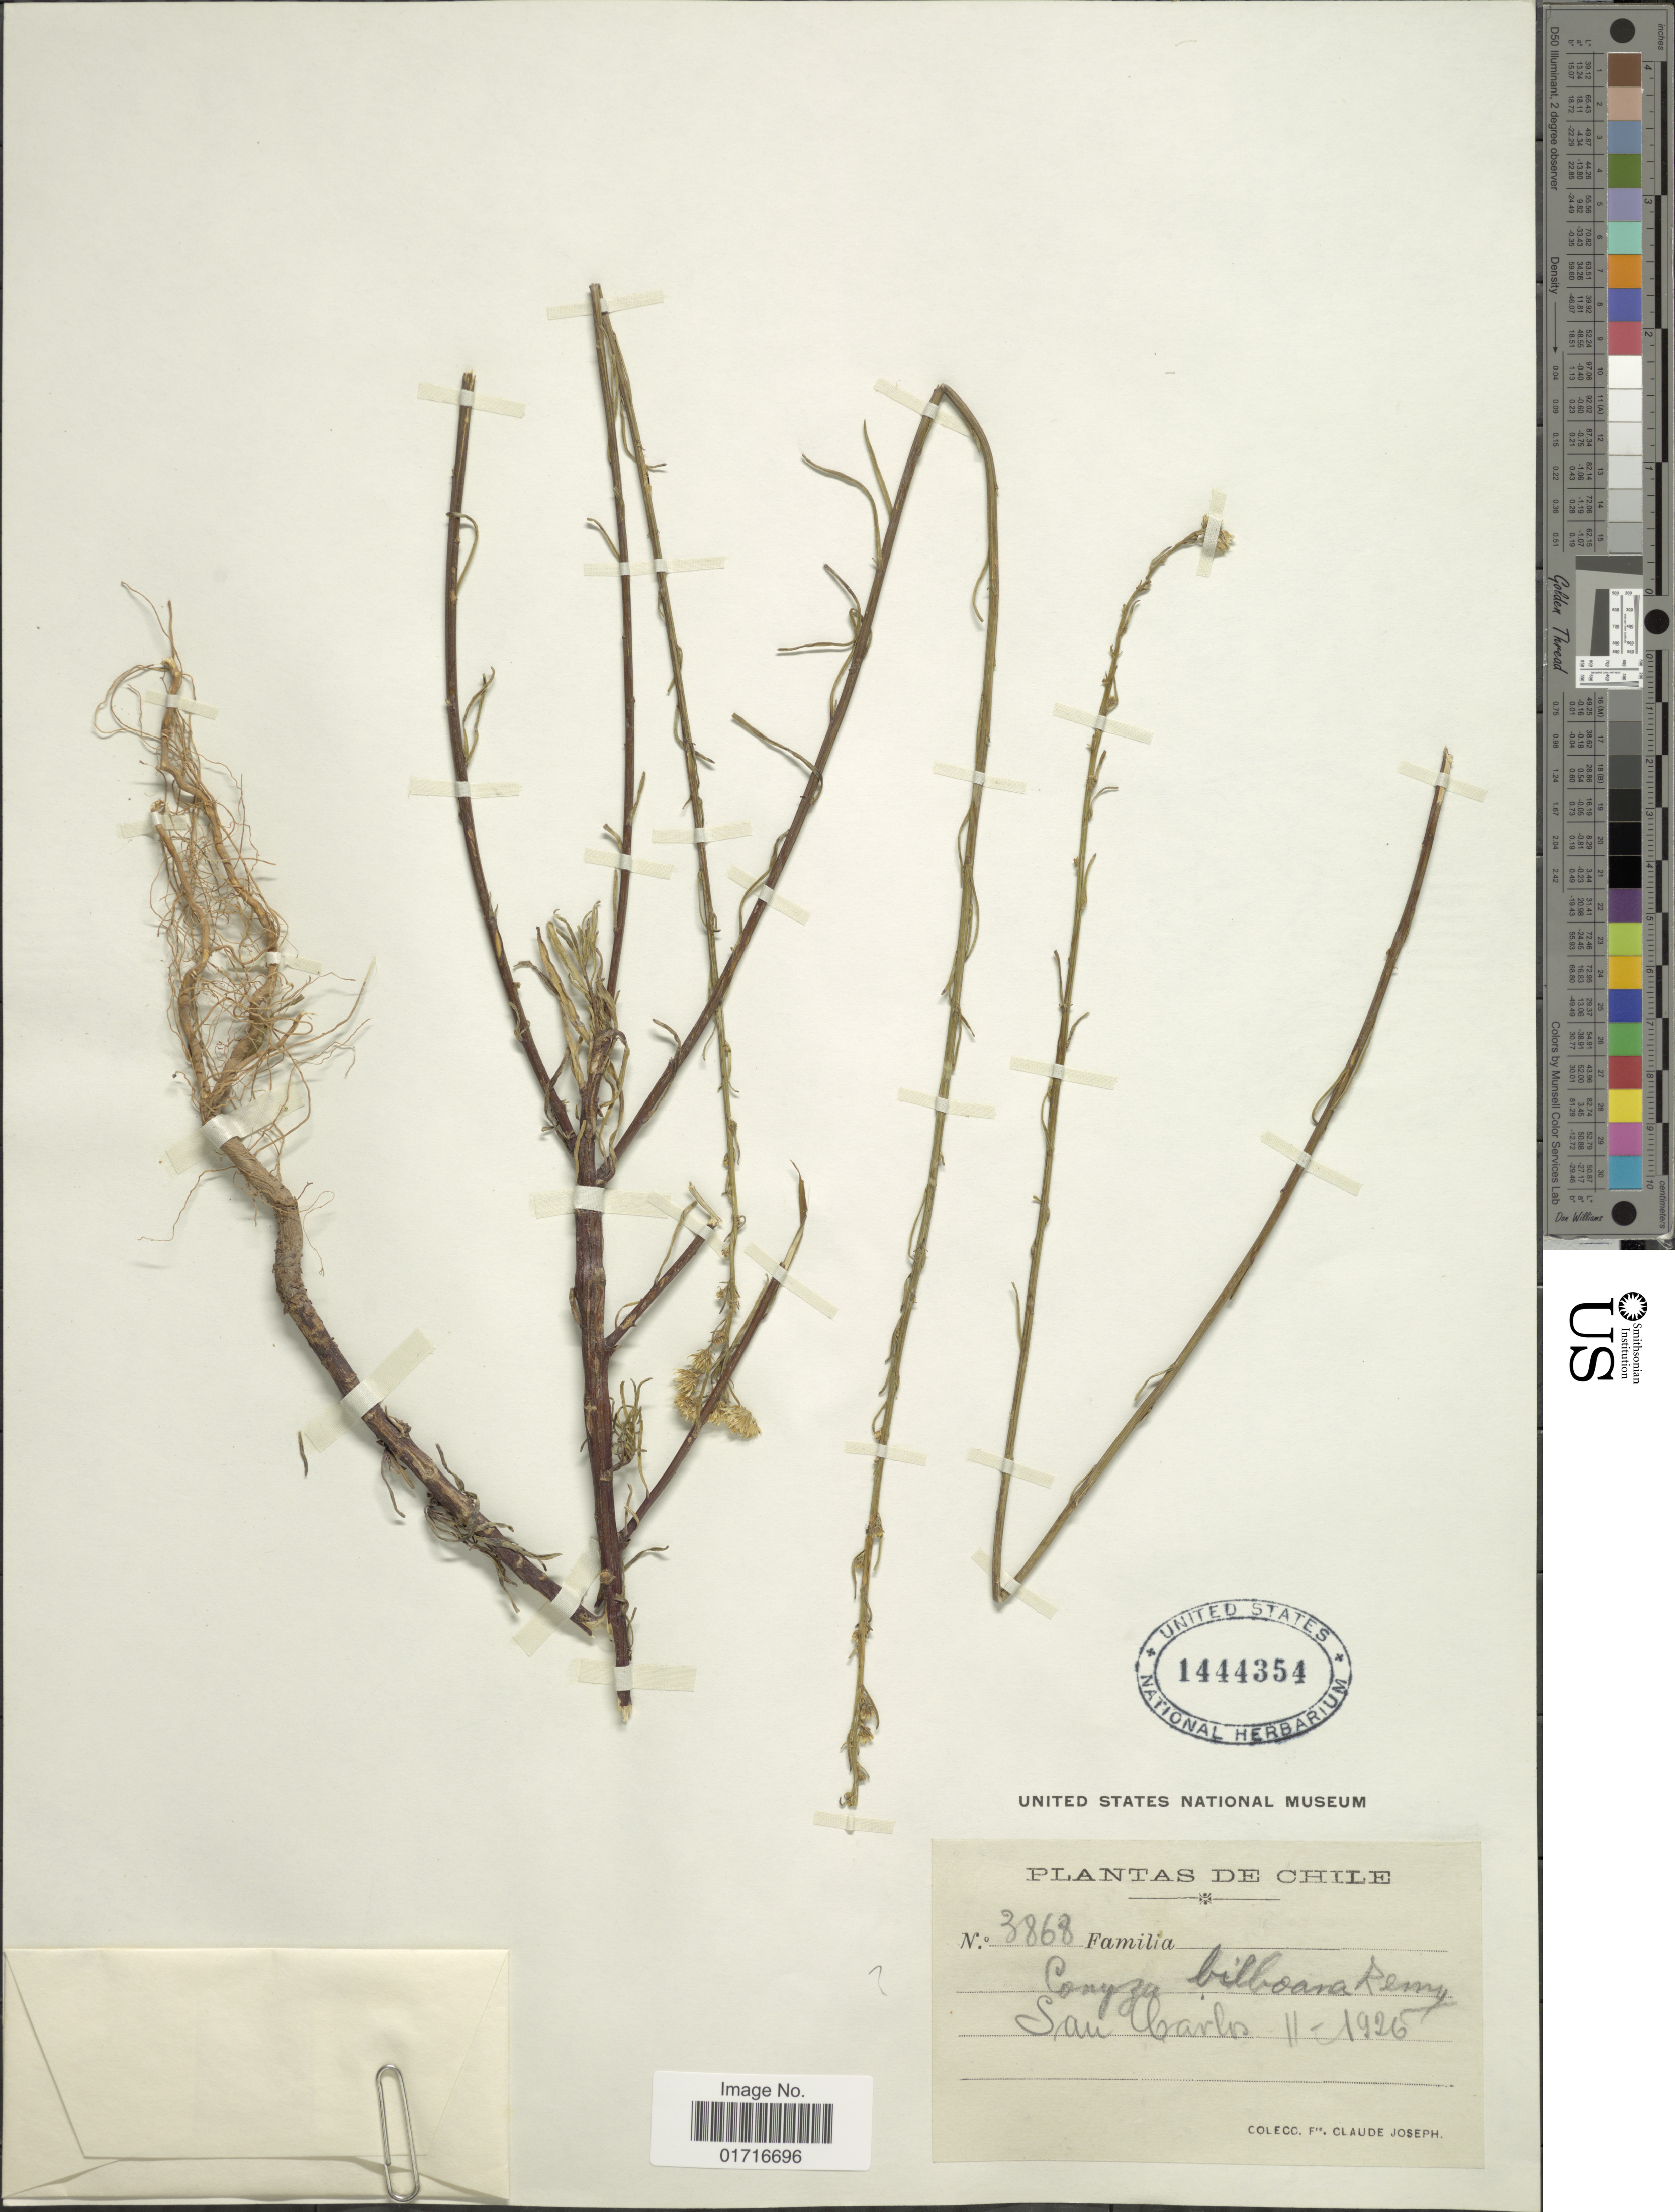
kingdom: Plantae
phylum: Tracheophyta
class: Magnoliopsida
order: Asterales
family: Asteraceae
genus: Conyza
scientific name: Conyza bilbaoana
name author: J. Rémy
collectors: Bro. Claude-Joseph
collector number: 3868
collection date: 1926-11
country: Chile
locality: San Carlos.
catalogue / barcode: US 1444354